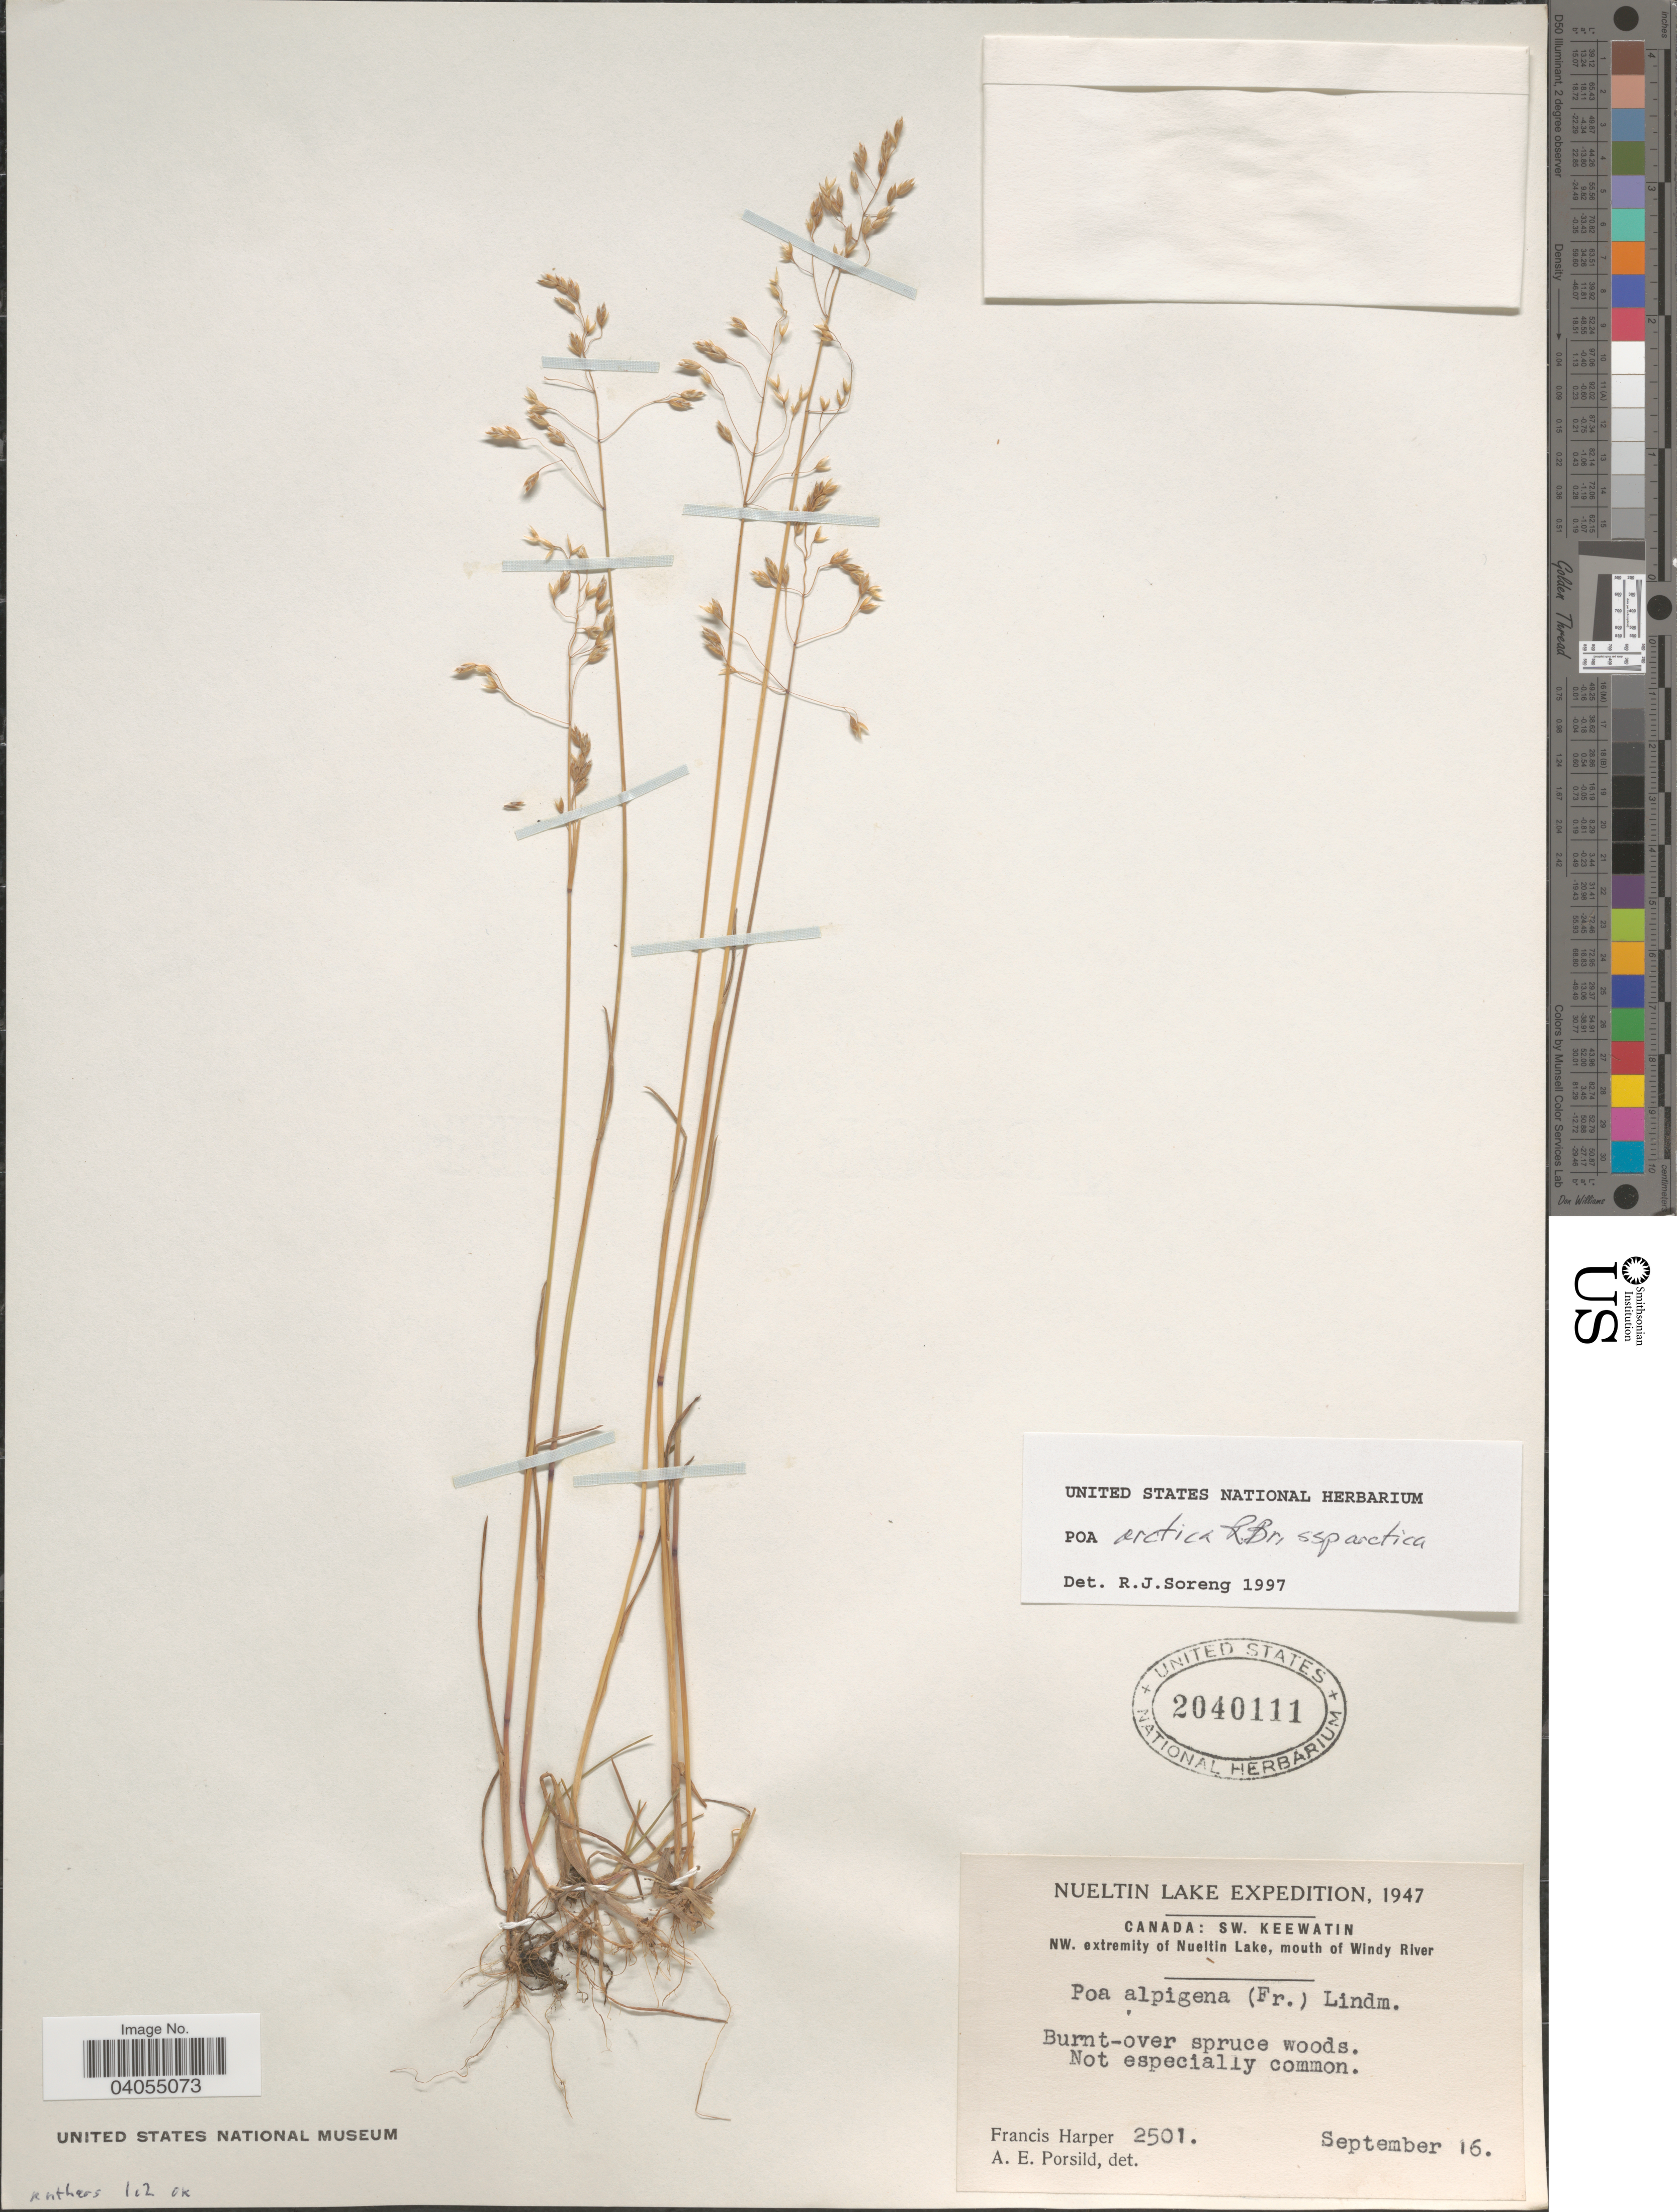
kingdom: Plantae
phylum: Tracheophyta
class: Liliopsida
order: Poales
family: Poaceae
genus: Poa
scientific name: Poa arctica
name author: R. Br.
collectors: F. Harper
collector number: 2501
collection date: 1947-09-16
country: Canada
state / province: Northwest Territories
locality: Nueltin Lake. SW. Keewatin. NW. extremity of Nueltin lake, mouth of Windy River.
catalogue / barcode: US 2040111